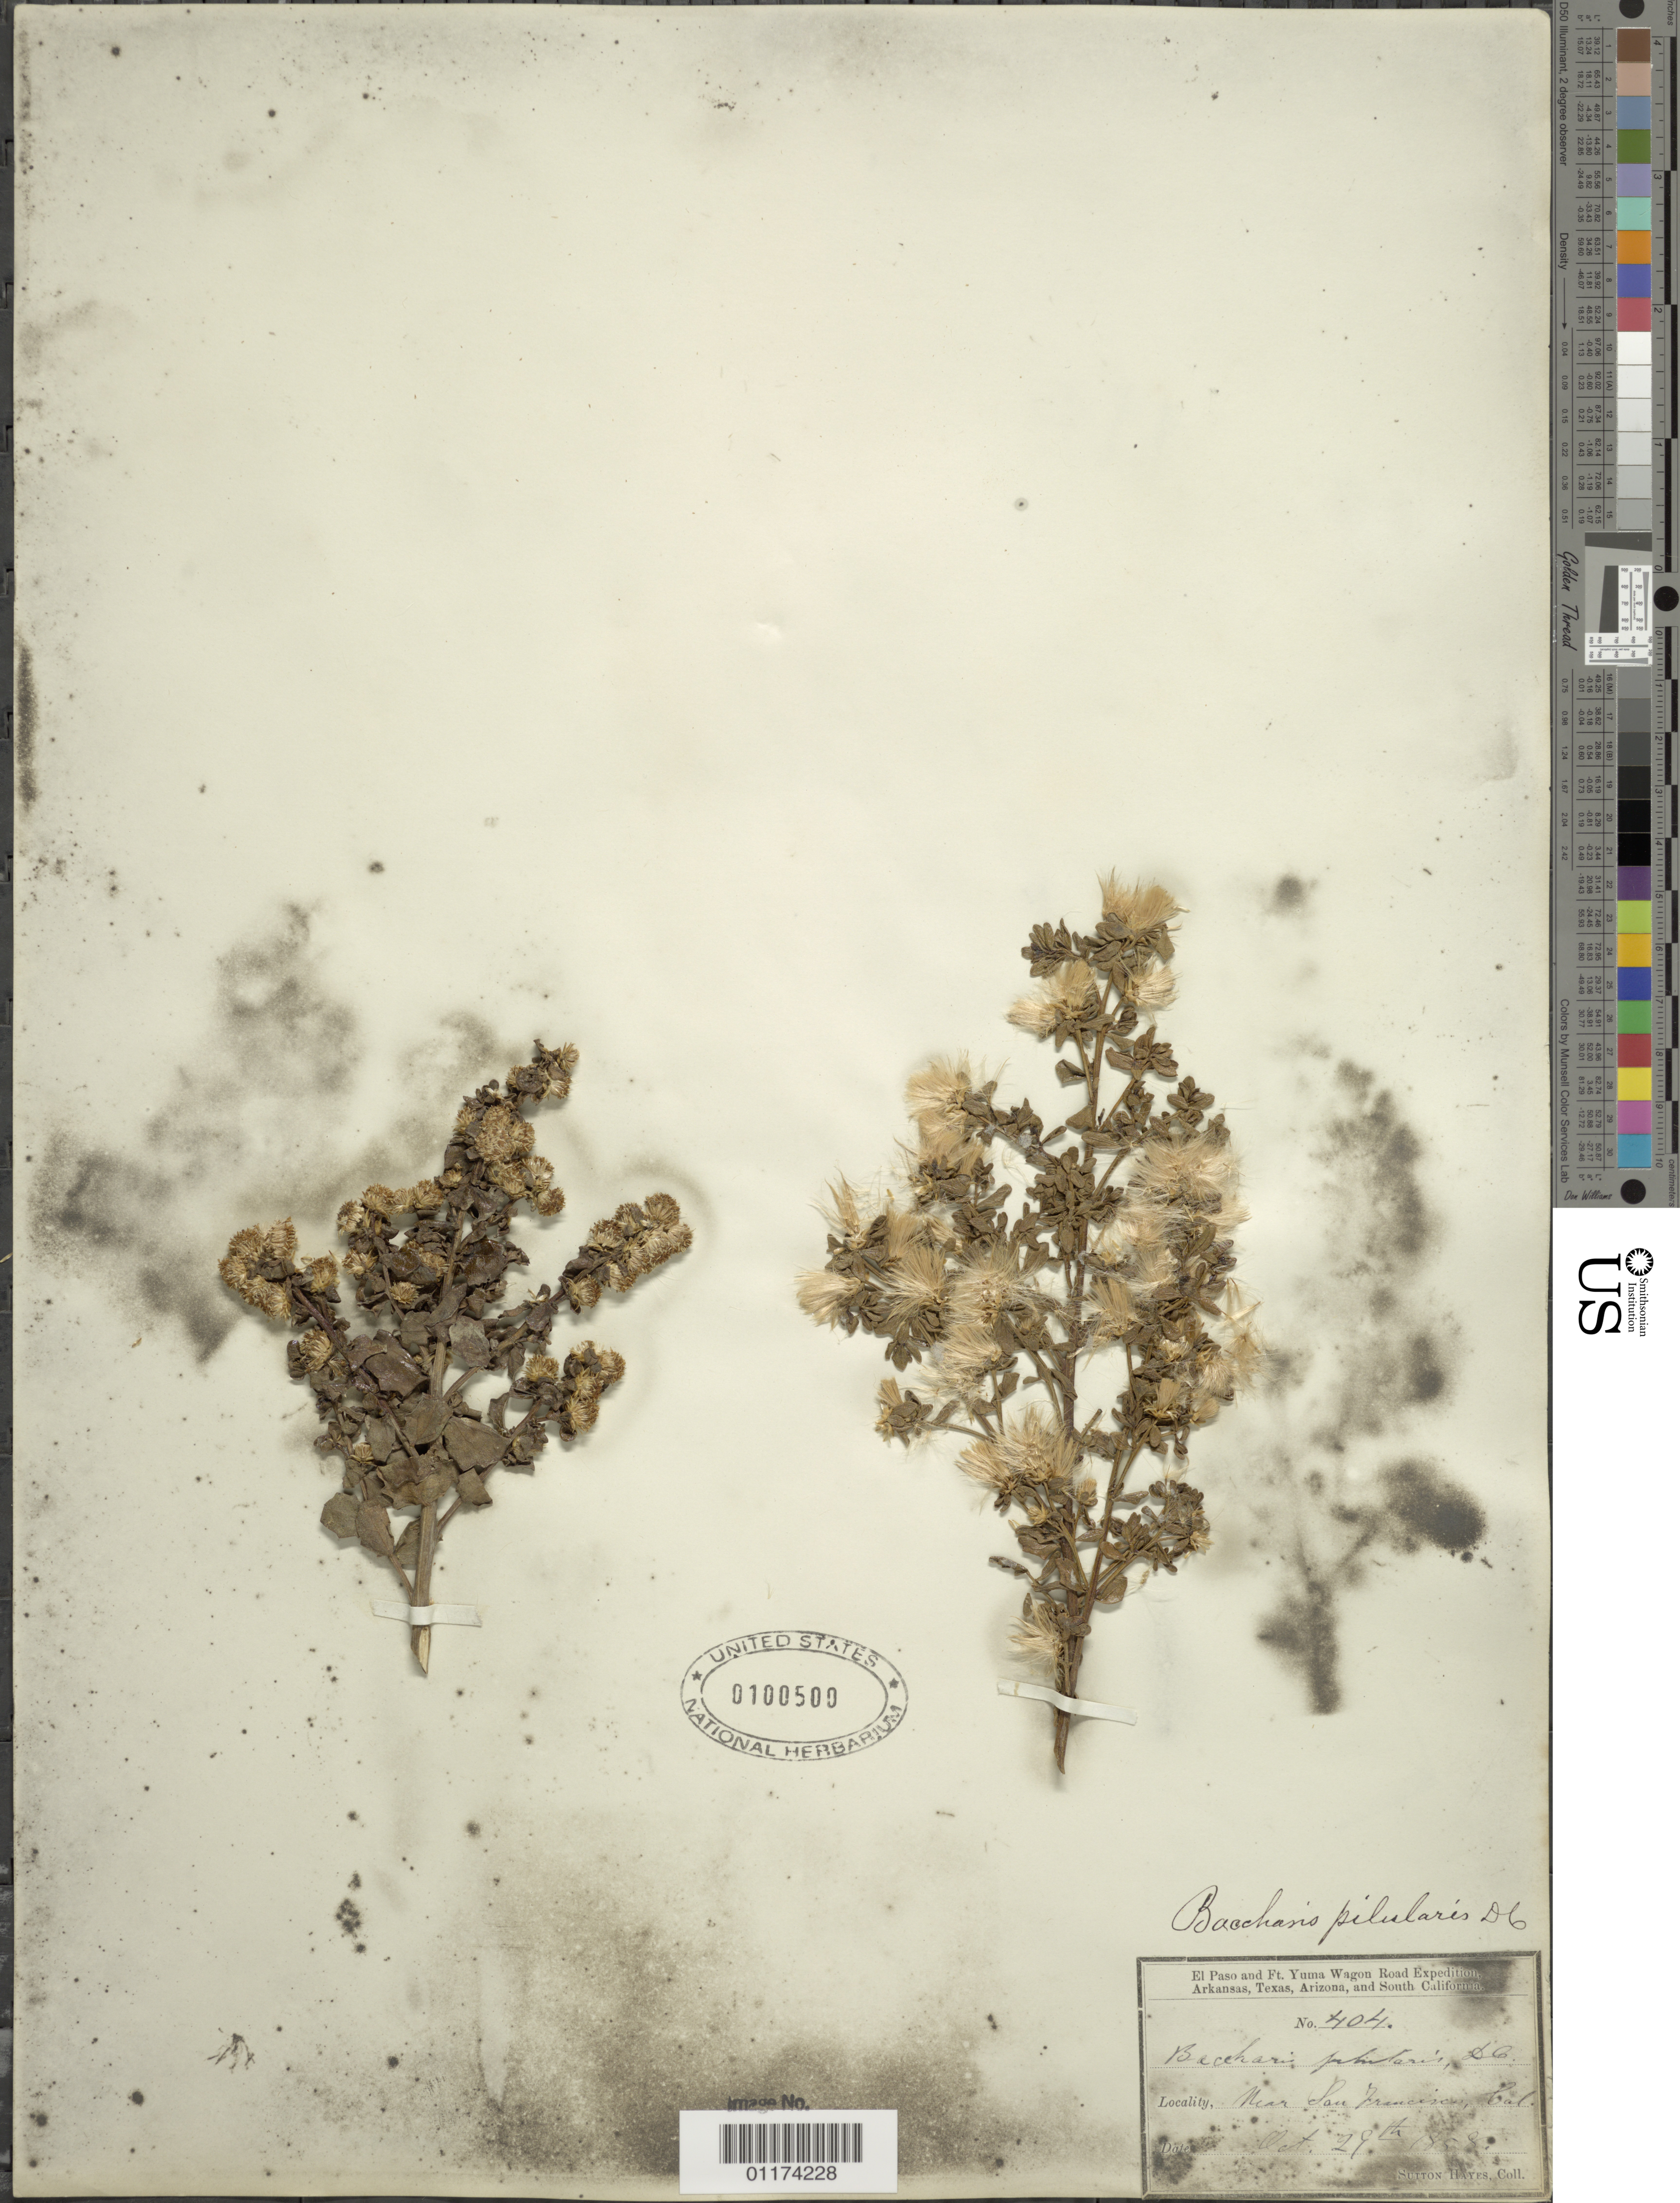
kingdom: Plantae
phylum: Tracheophyta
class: Magnoliopsida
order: Asterales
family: Asteraceae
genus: Baccharis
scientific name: Baccharis pilularis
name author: DC.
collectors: S. Hayes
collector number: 404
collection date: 1858-10-29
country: United States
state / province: California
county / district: San Francisco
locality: near San Francisco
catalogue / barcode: US 100500